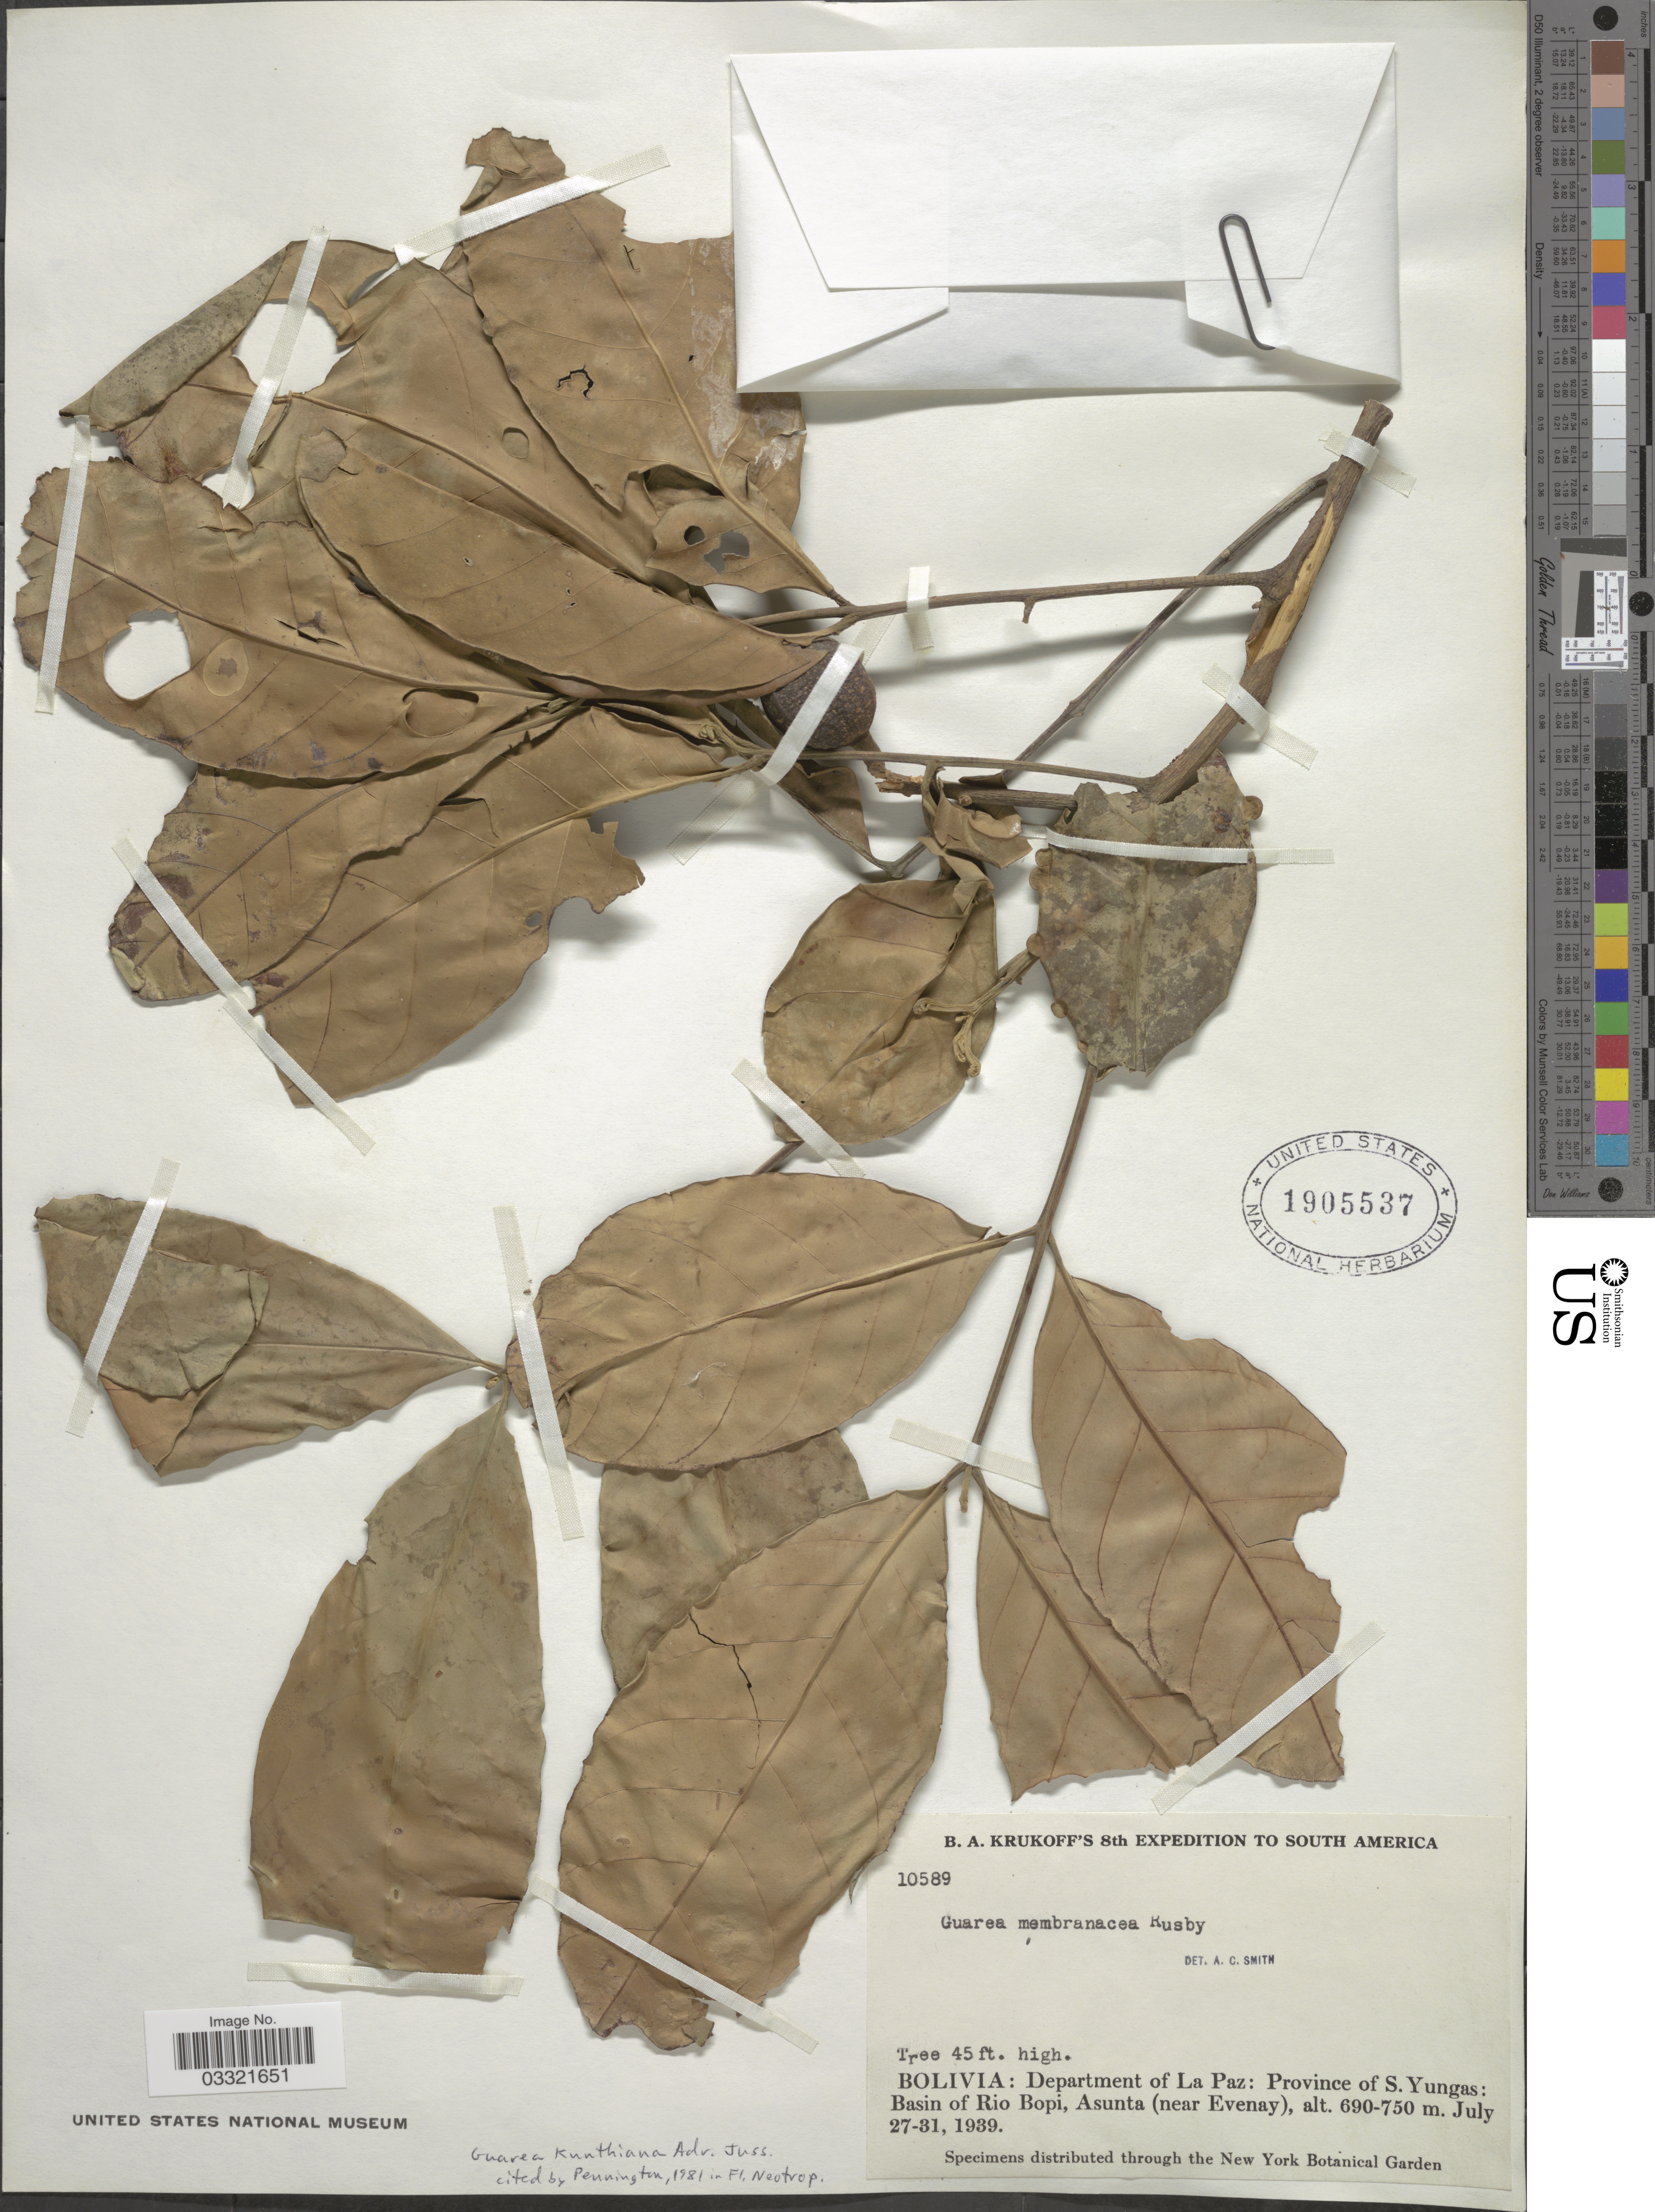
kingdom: Plantae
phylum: Tracheophyta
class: Magnoliopsida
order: Sapindales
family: Meliaceae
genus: Guarea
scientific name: Guarea kunthiana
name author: A. Juss.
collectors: B. A. Krukoff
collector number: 10589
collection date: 1939-07-27/1939-07-31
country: Bolivia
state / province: La Paz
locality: Department of La Paz: Province of S. Yungas: Basin of Rio Bopi, Asunta (near Evenay).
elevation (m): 690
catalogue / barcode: US 1905537